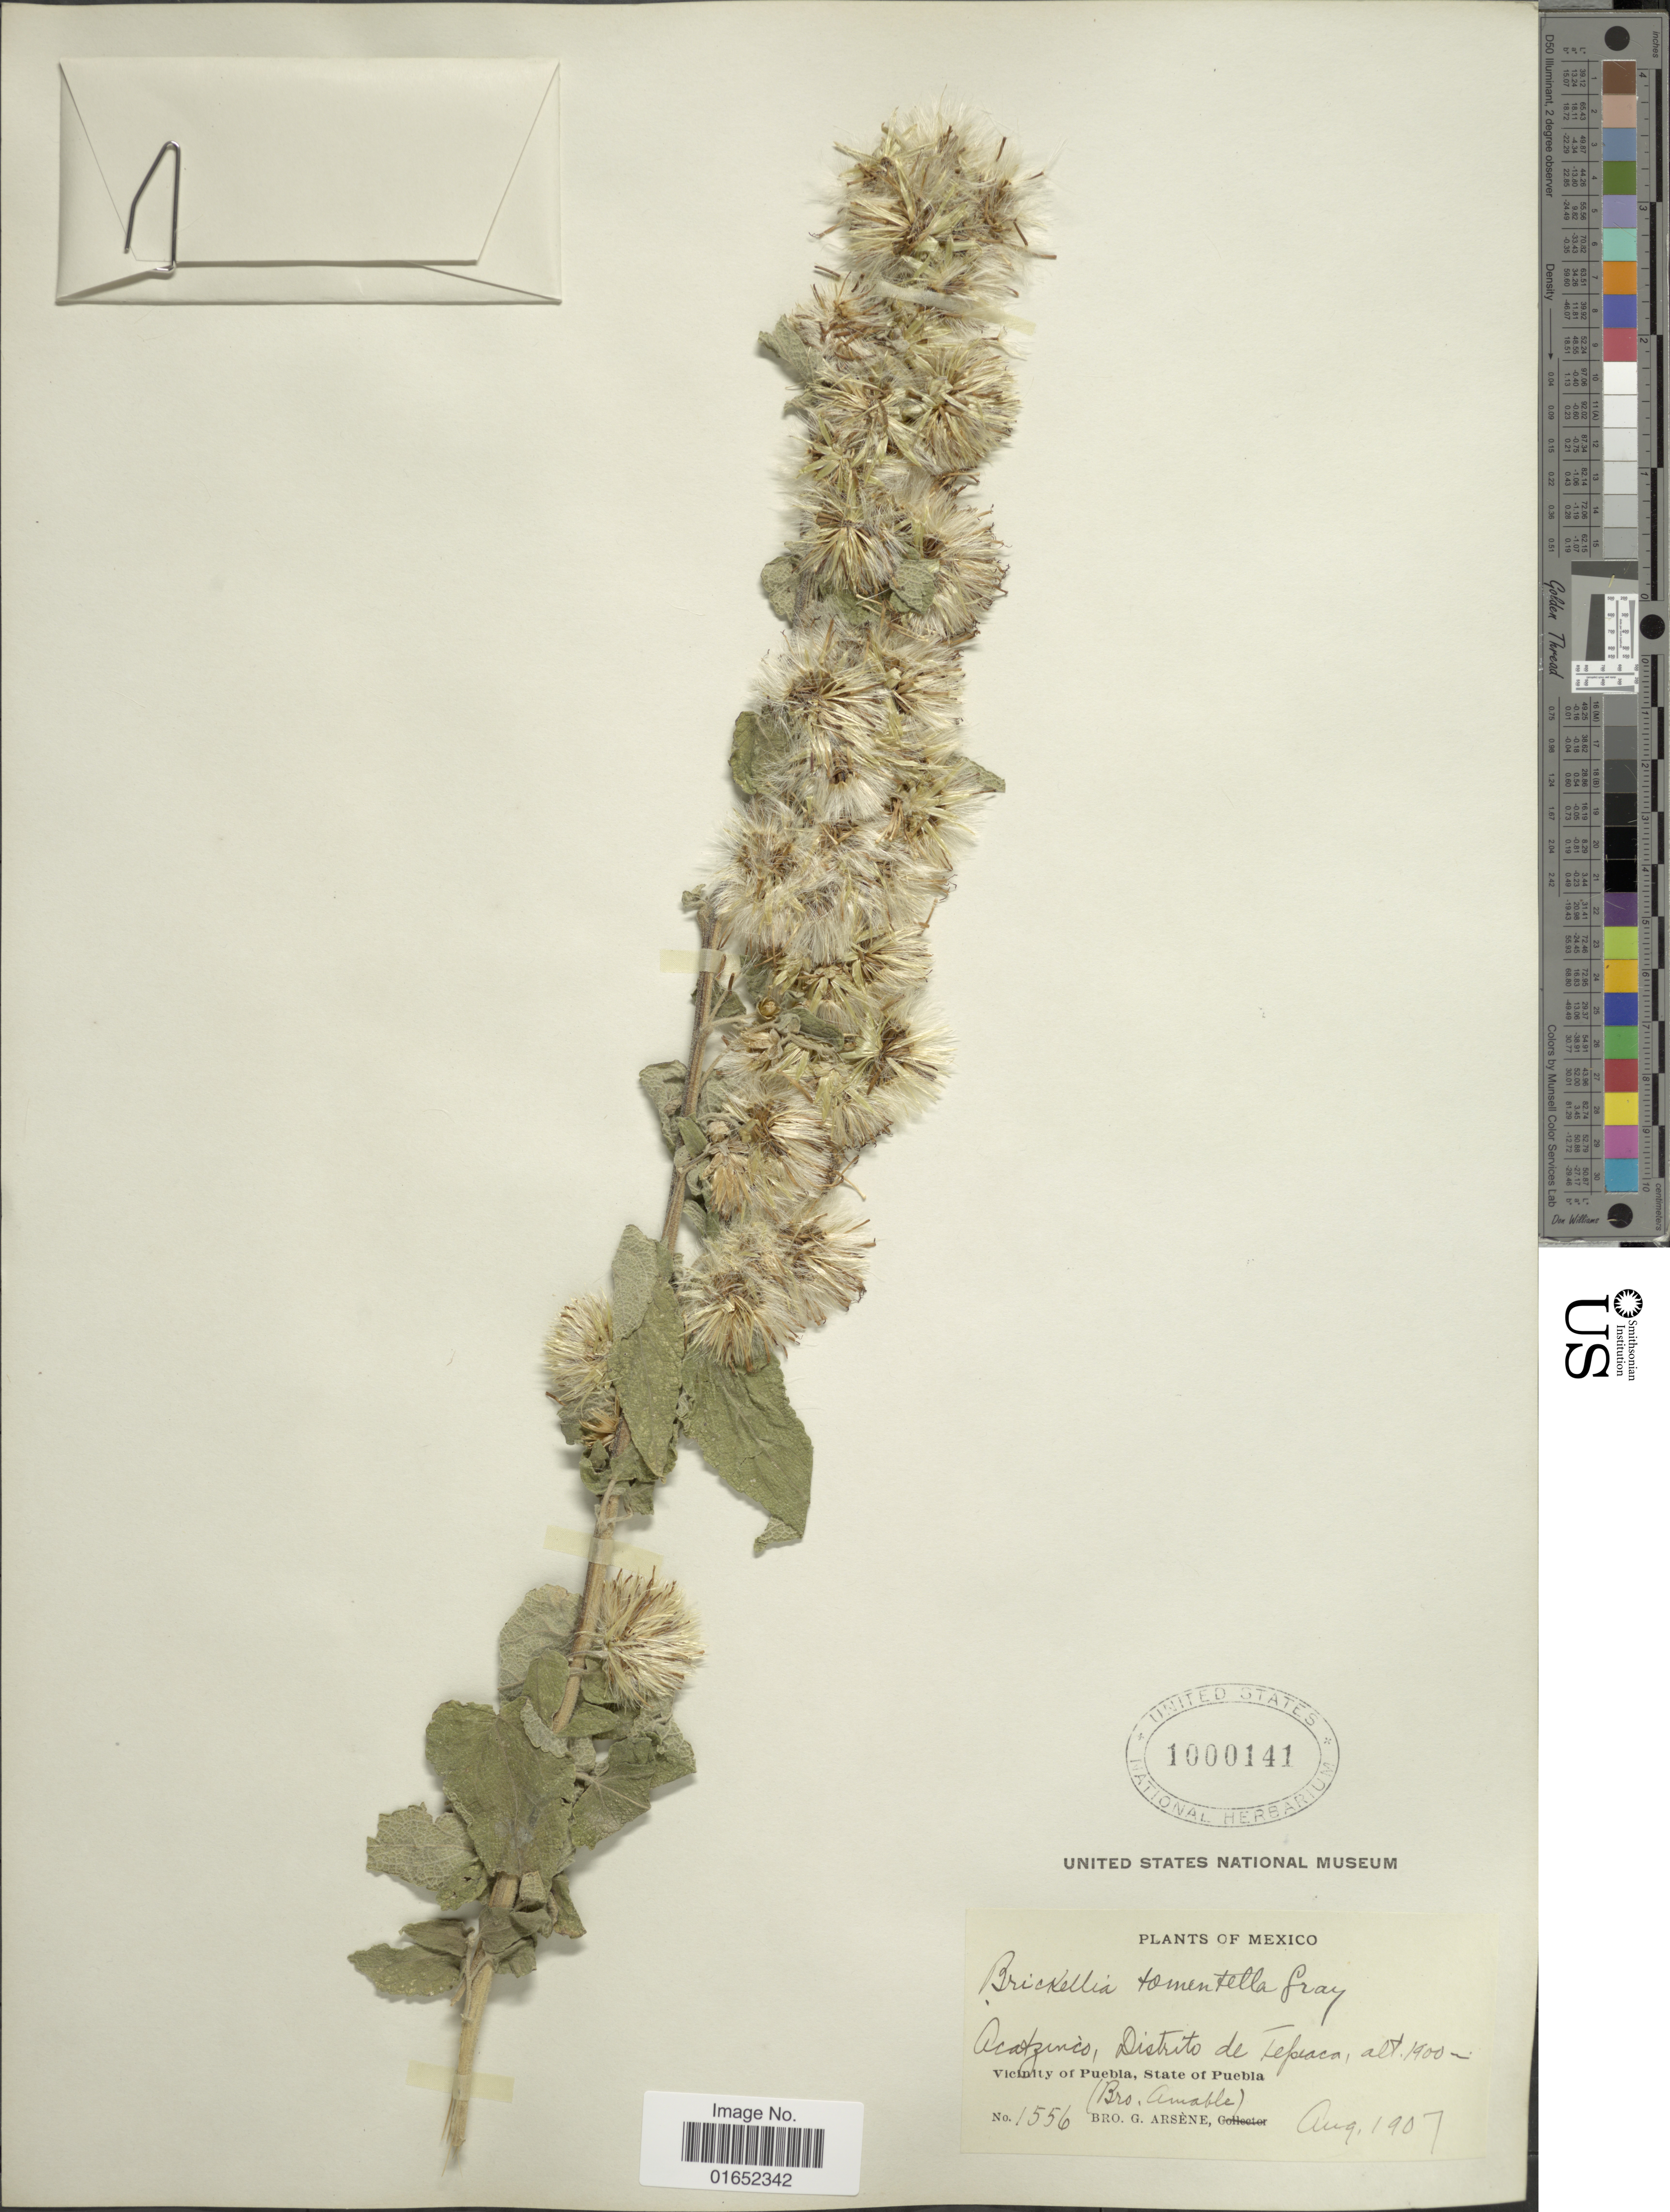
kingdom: Plantae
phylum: Tracheophyta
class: Magnoliopsida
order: Asterales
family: Asteraceae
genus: Brickellia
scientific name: Brickellia tomentella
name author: A. Gray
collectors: B. Amable & Bro. G. Arsène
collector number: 1556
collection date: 1907-08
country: Mexico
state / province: Puebla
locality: Acatzinco, Distrito de Tepeaca, Vicinity of Puebla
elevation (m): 1900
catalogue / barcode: US 1000141